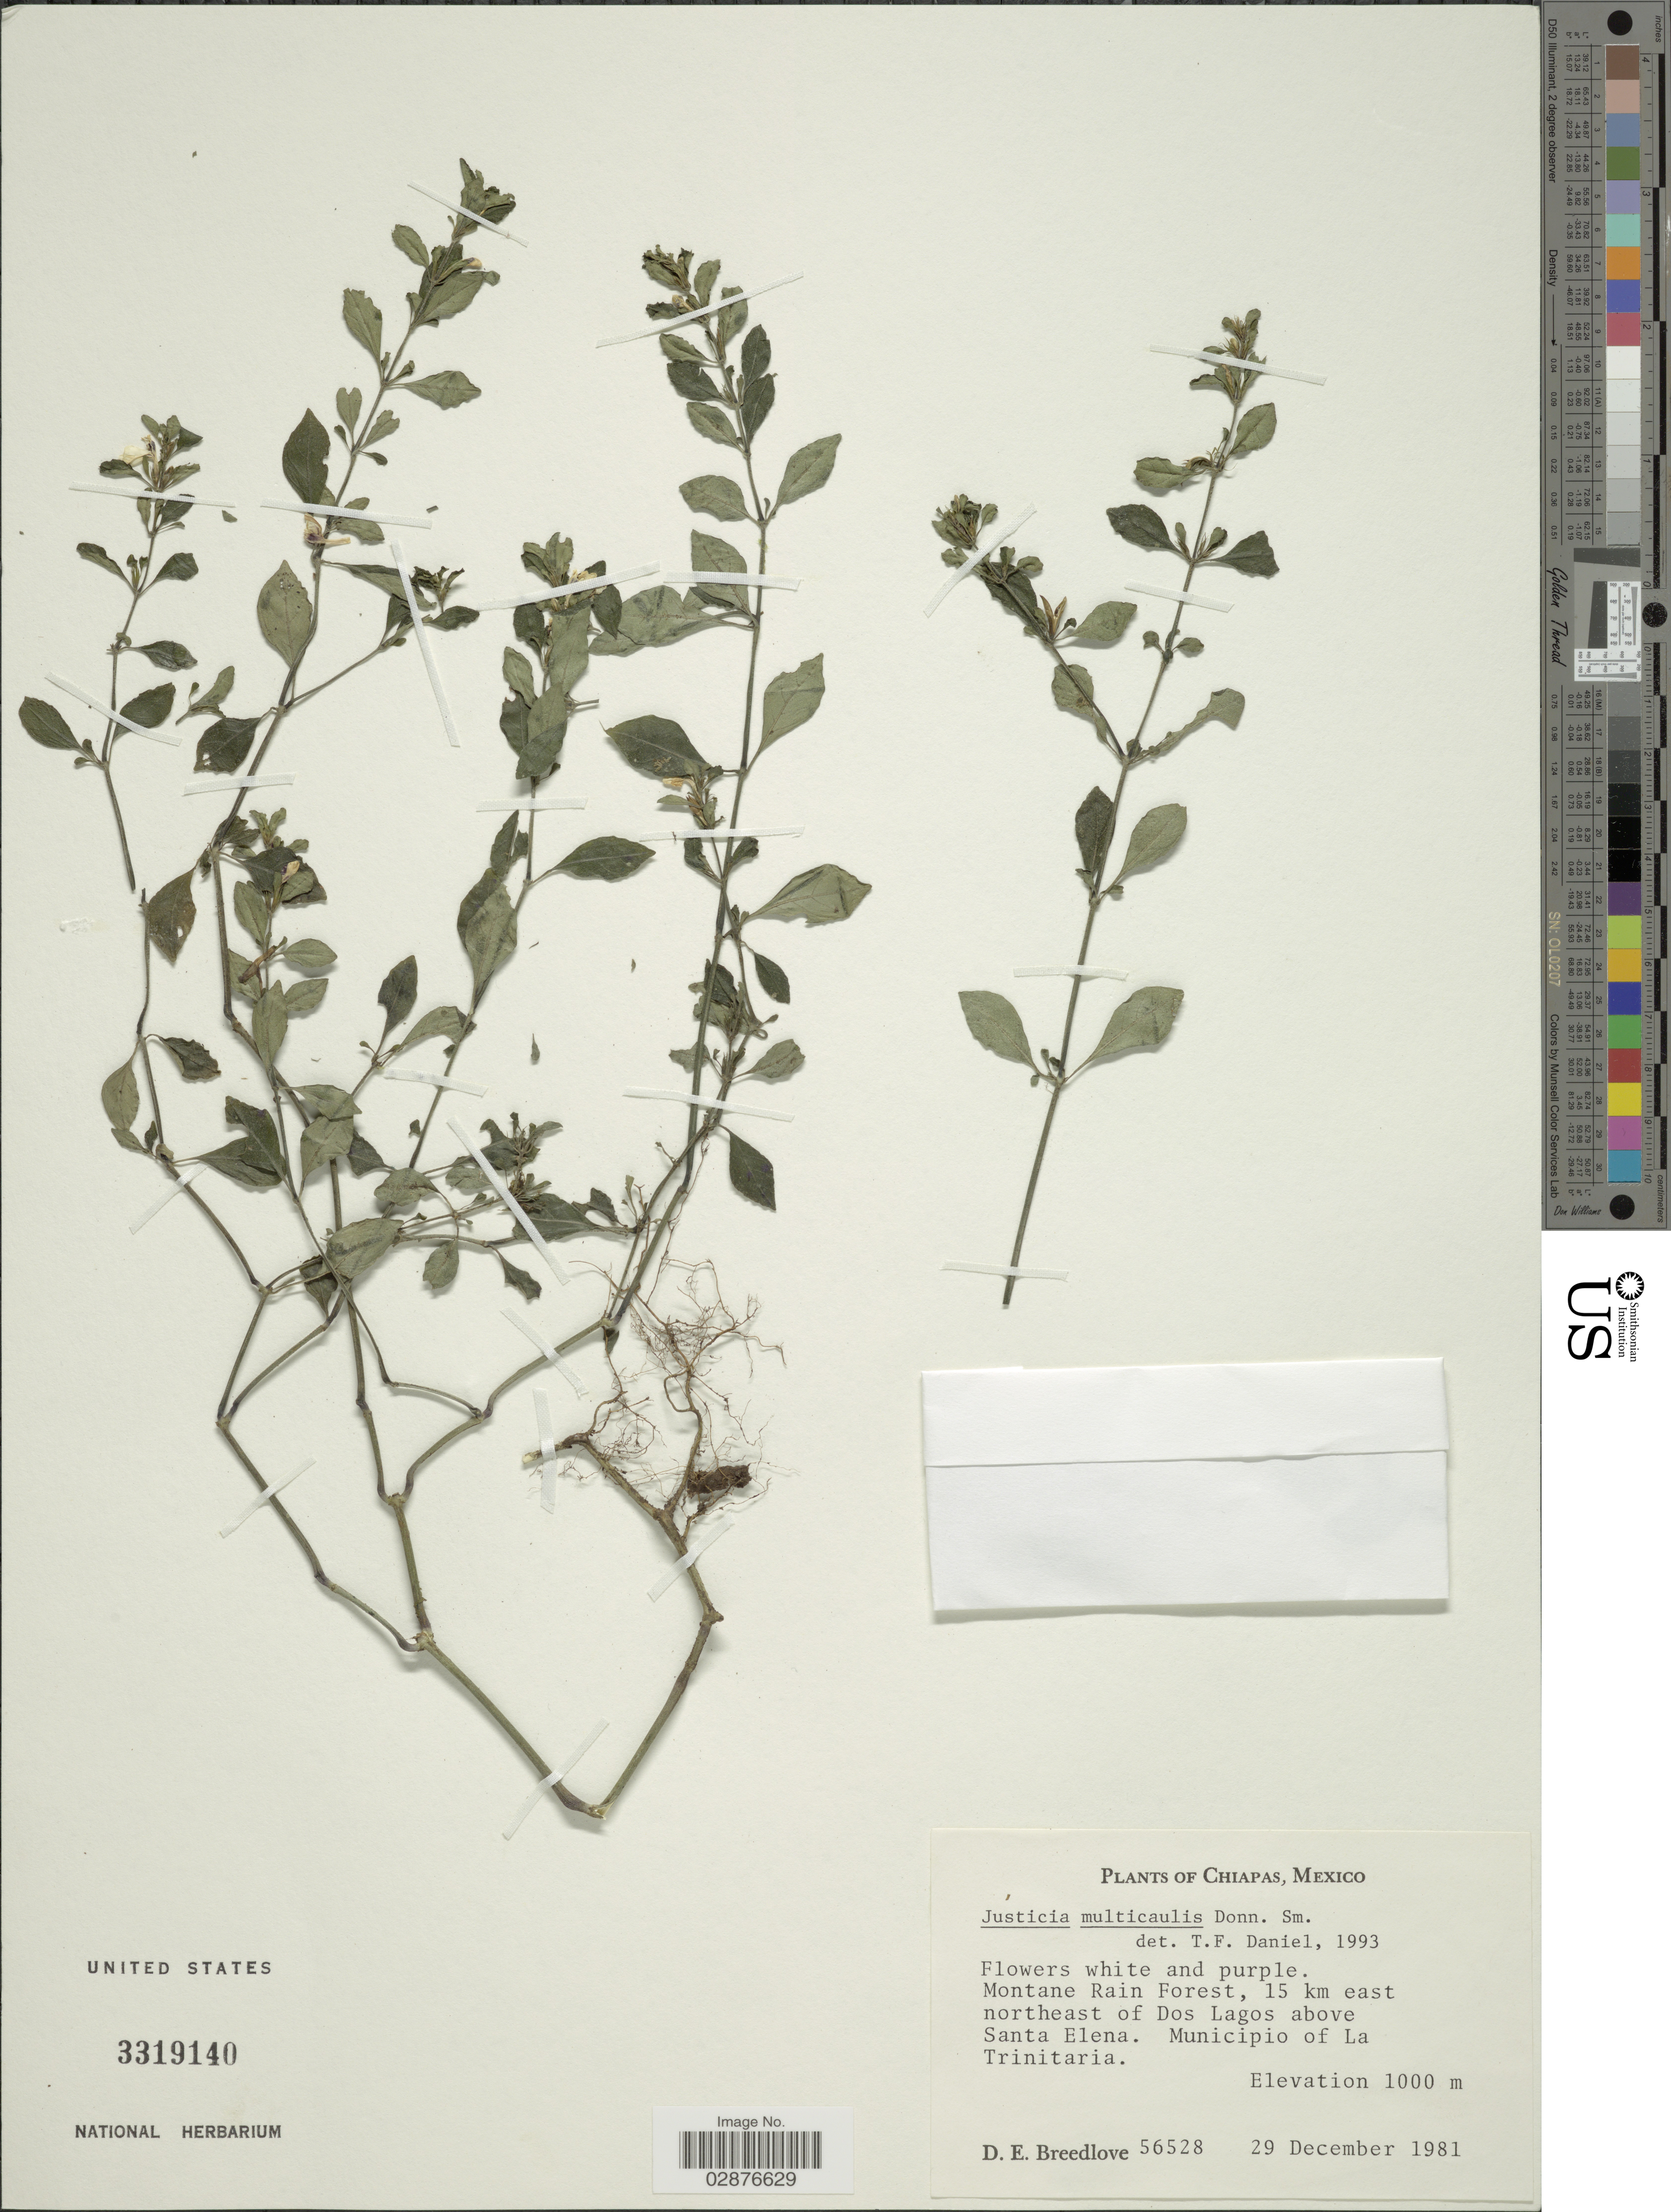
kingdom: Plantae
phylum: Tracheophyta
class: Magnoliopsida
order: Lamiales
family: Acanthaceae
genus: Justicia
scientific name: Justicia multicaulis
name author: Donn. Sm.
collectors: D. E. Breedlove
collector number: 56528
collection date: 1981-12-29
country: Mexico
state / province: Chiapas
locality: Montane Rain Forest, 15 km east northeast of Dos Lagos above Santa Elena. Municipio of La Trinitaria.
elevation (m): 1000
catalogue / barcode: US 3319140